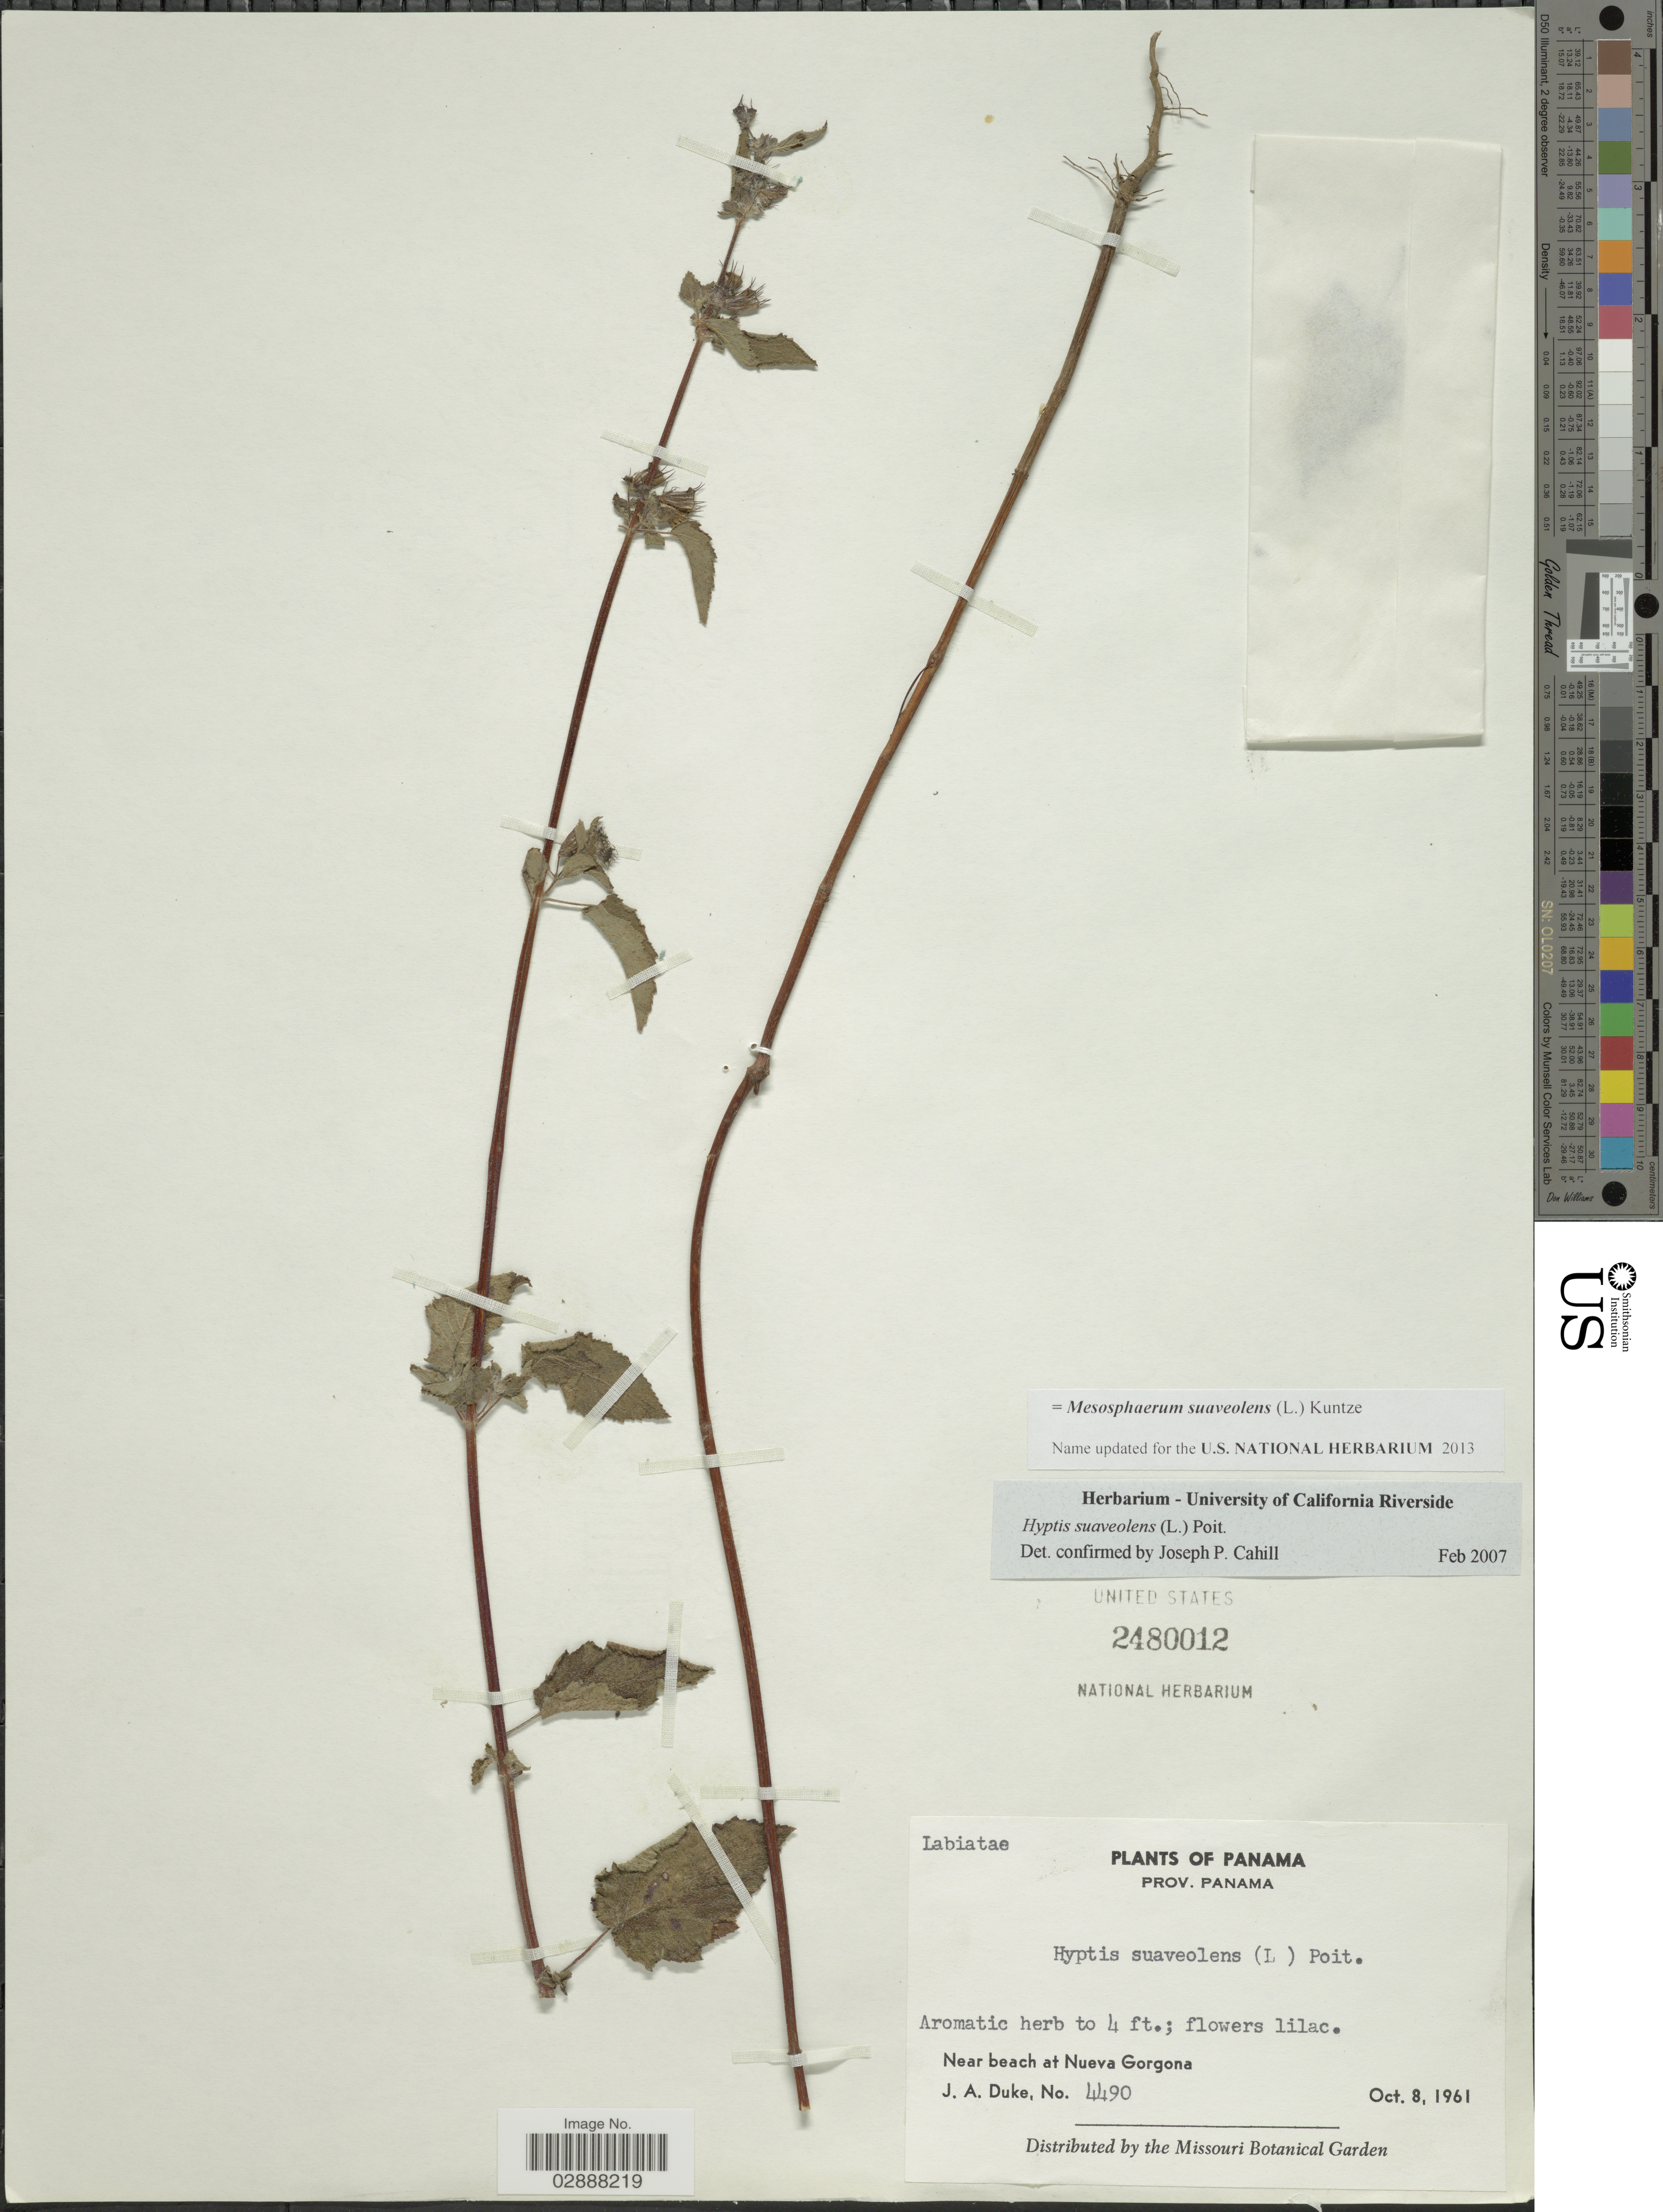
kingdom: Plantae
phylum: Tracheophyta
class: Magnoliopsida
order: Lamiales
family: Lamiaceae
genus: Mesosphaerum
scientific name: Mesosphaerum suaveolens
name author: (L.) Kuntze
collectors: J. A. Duke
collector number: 4490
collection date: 1961-10-08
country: Panama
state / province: Panamá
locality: Near beach at Nueva Gorgona.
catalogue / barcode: US 2480012